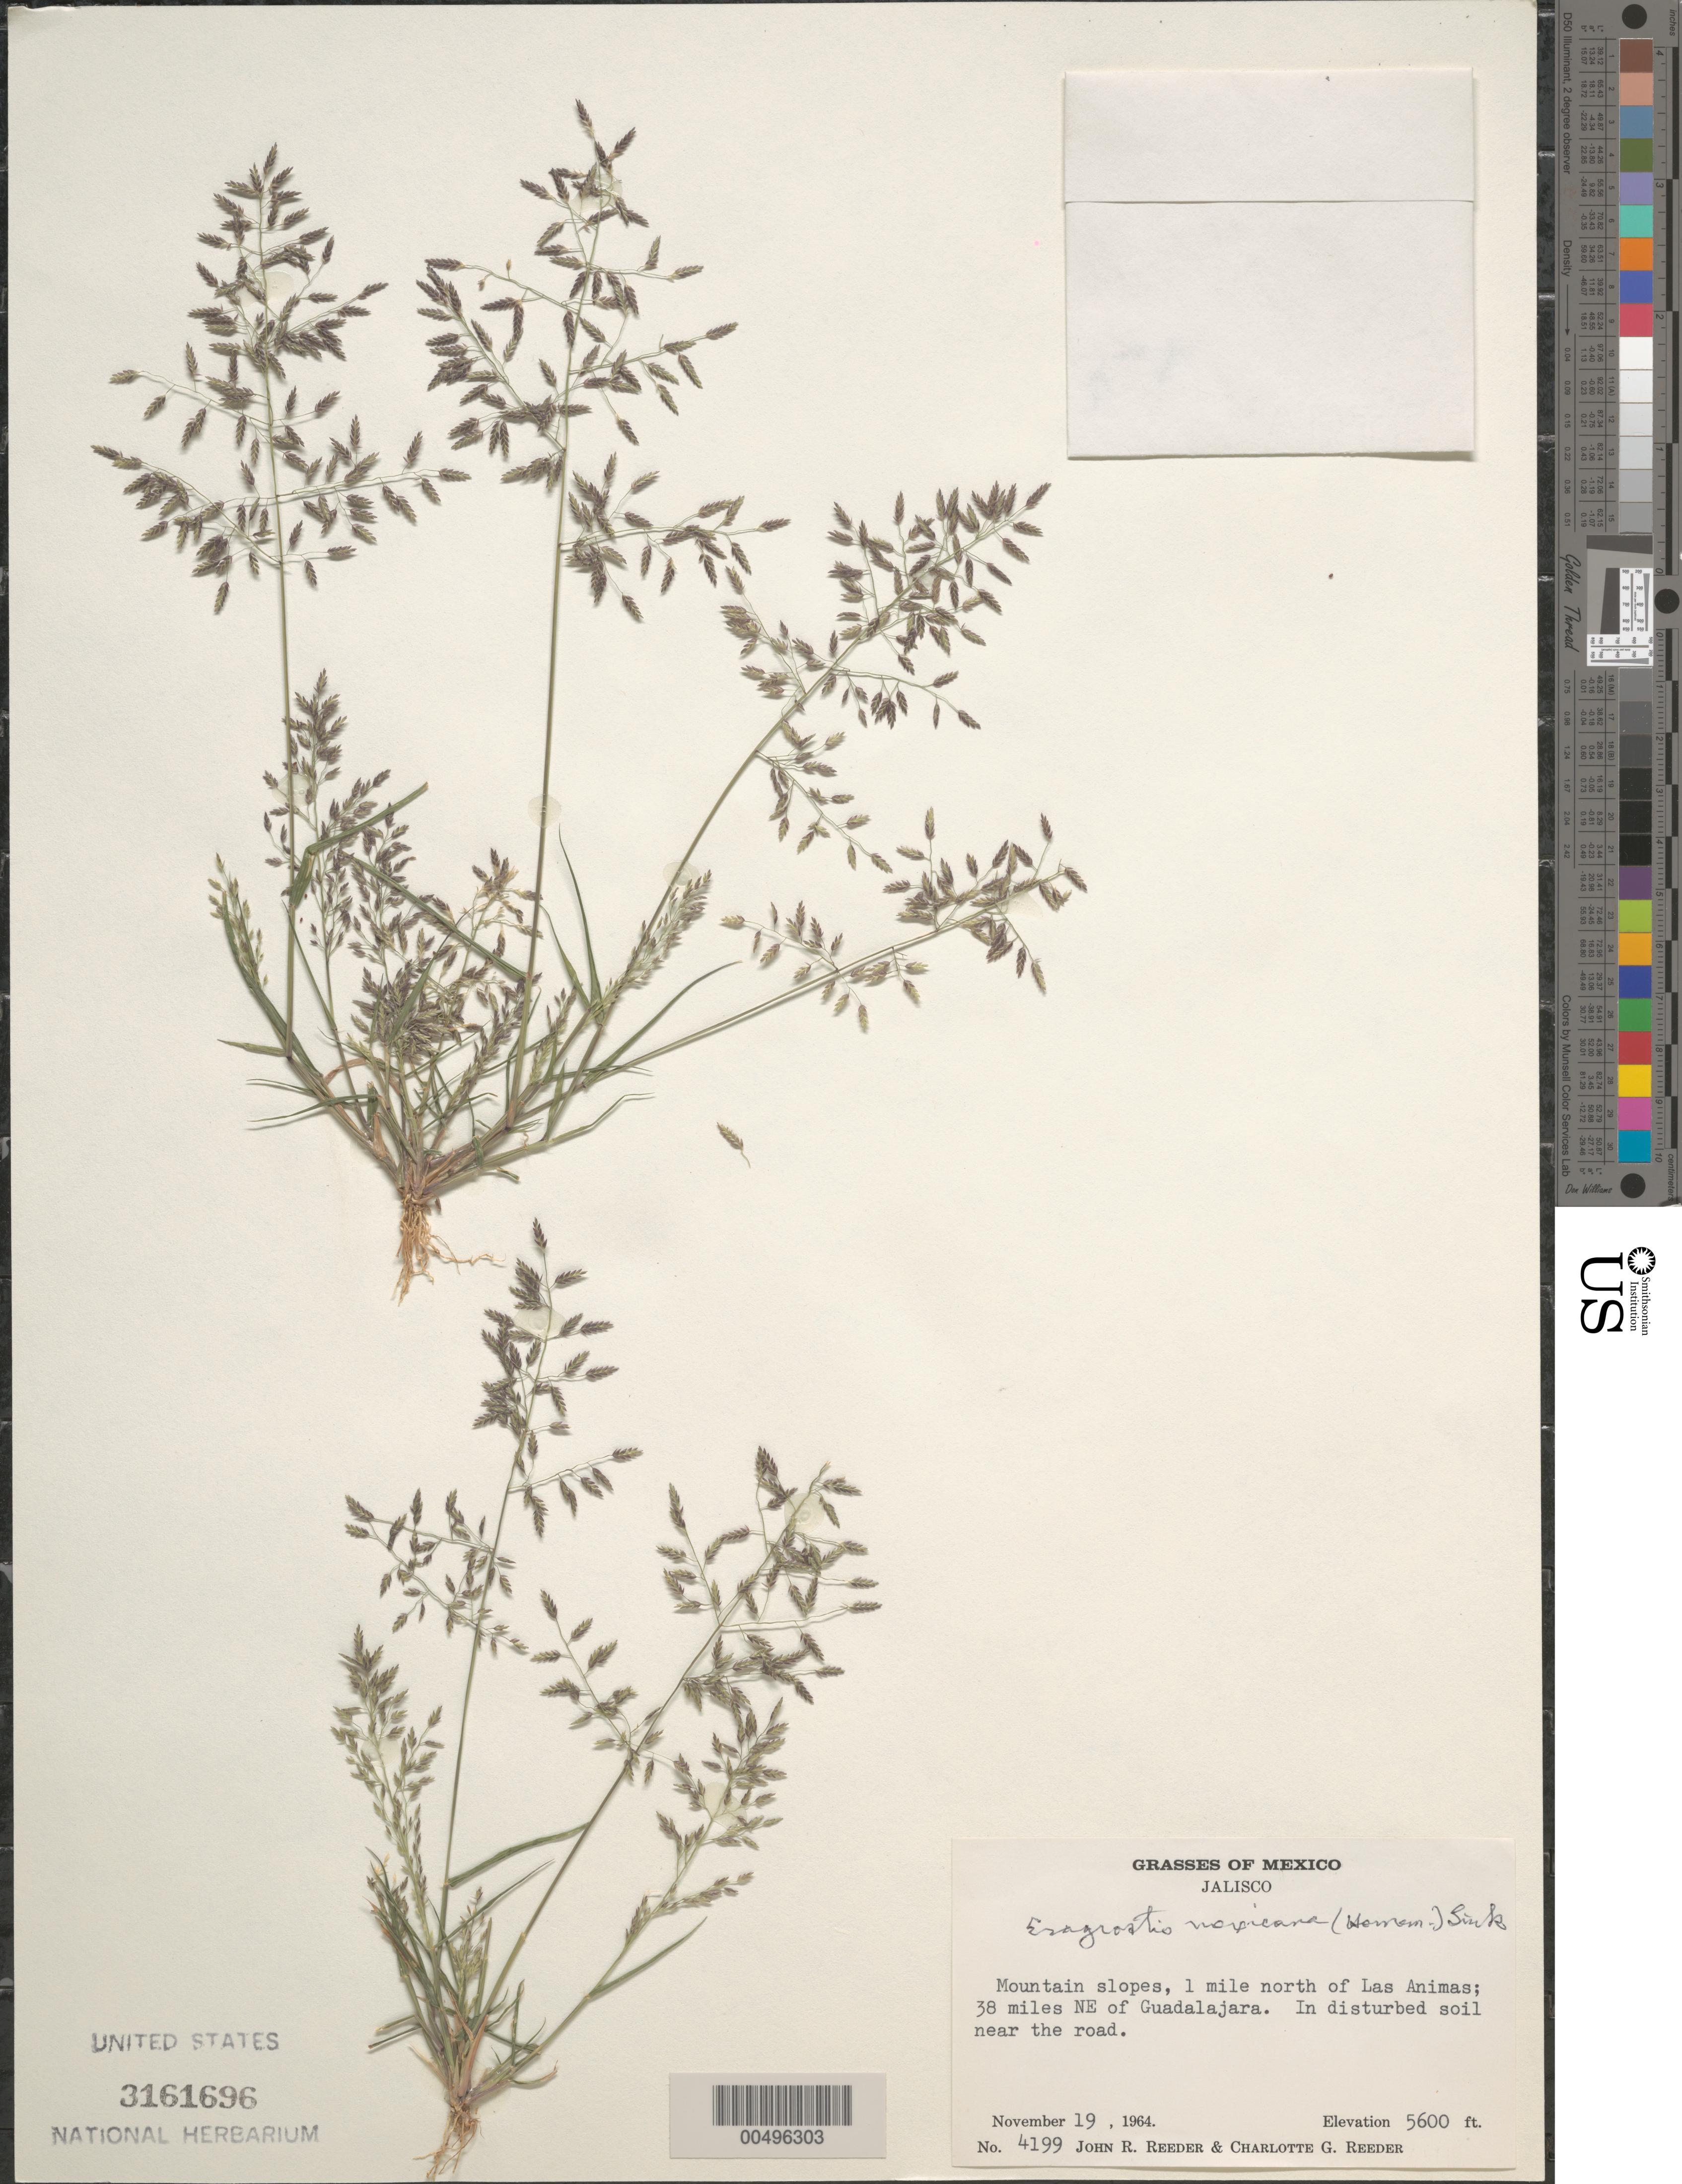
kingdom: Plantae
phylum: Tracheophyta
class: Liliopsida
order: Poales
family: Poaceae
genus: Eragrostis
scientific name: Eragrostis mexicana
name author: (Hornem.) Link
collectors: J. R. Reeder & C. G. Reeder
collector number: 4199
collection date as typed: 19 Nov 1964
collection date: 1964-11-19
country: Mexico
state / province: Jalisco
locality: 1 mi N of Las Animas, 38 mi NE of Guadalajara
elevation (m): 1707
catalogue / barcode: US 3161696